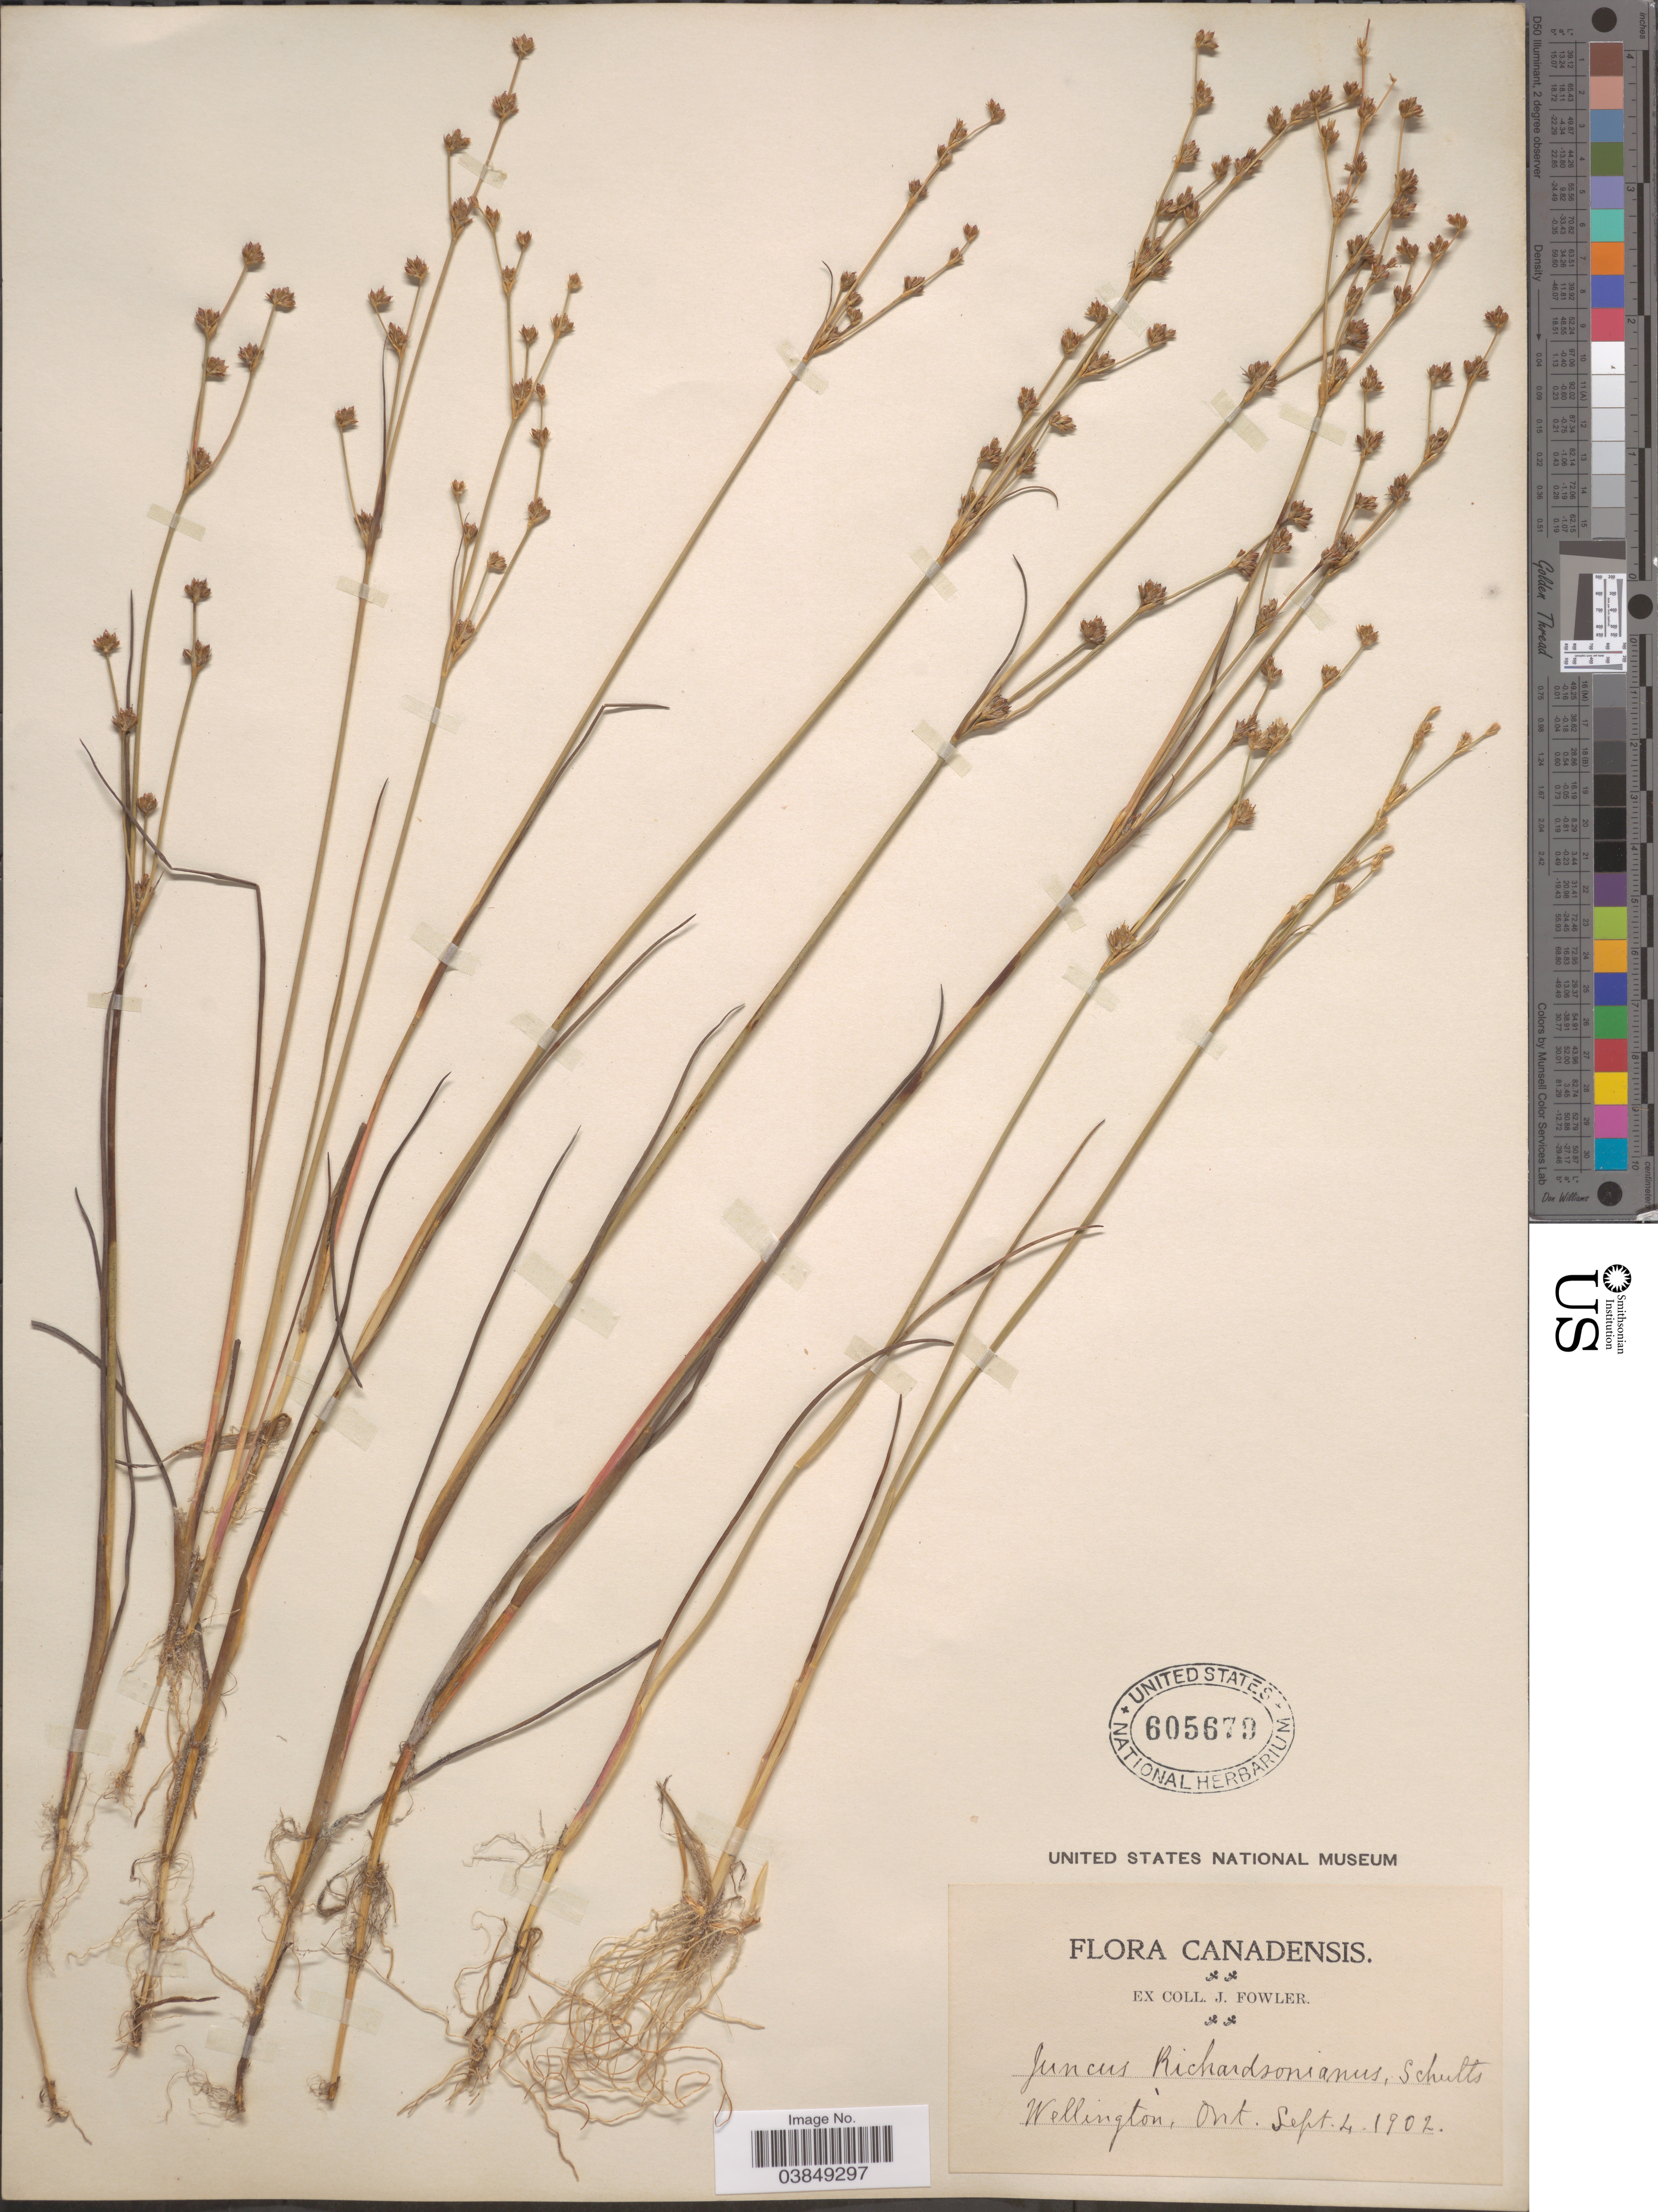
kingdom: Plantae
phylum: Tracheophyta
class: Liliopsida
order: Poales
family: Juncaceae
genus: Juncus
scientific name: Juncus richardsonianus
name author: Schult. & Schult. f.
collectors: J. Fowler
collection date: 1902-09-04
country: Canada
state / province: Ontario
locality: Wellington.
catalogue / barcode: US 605679